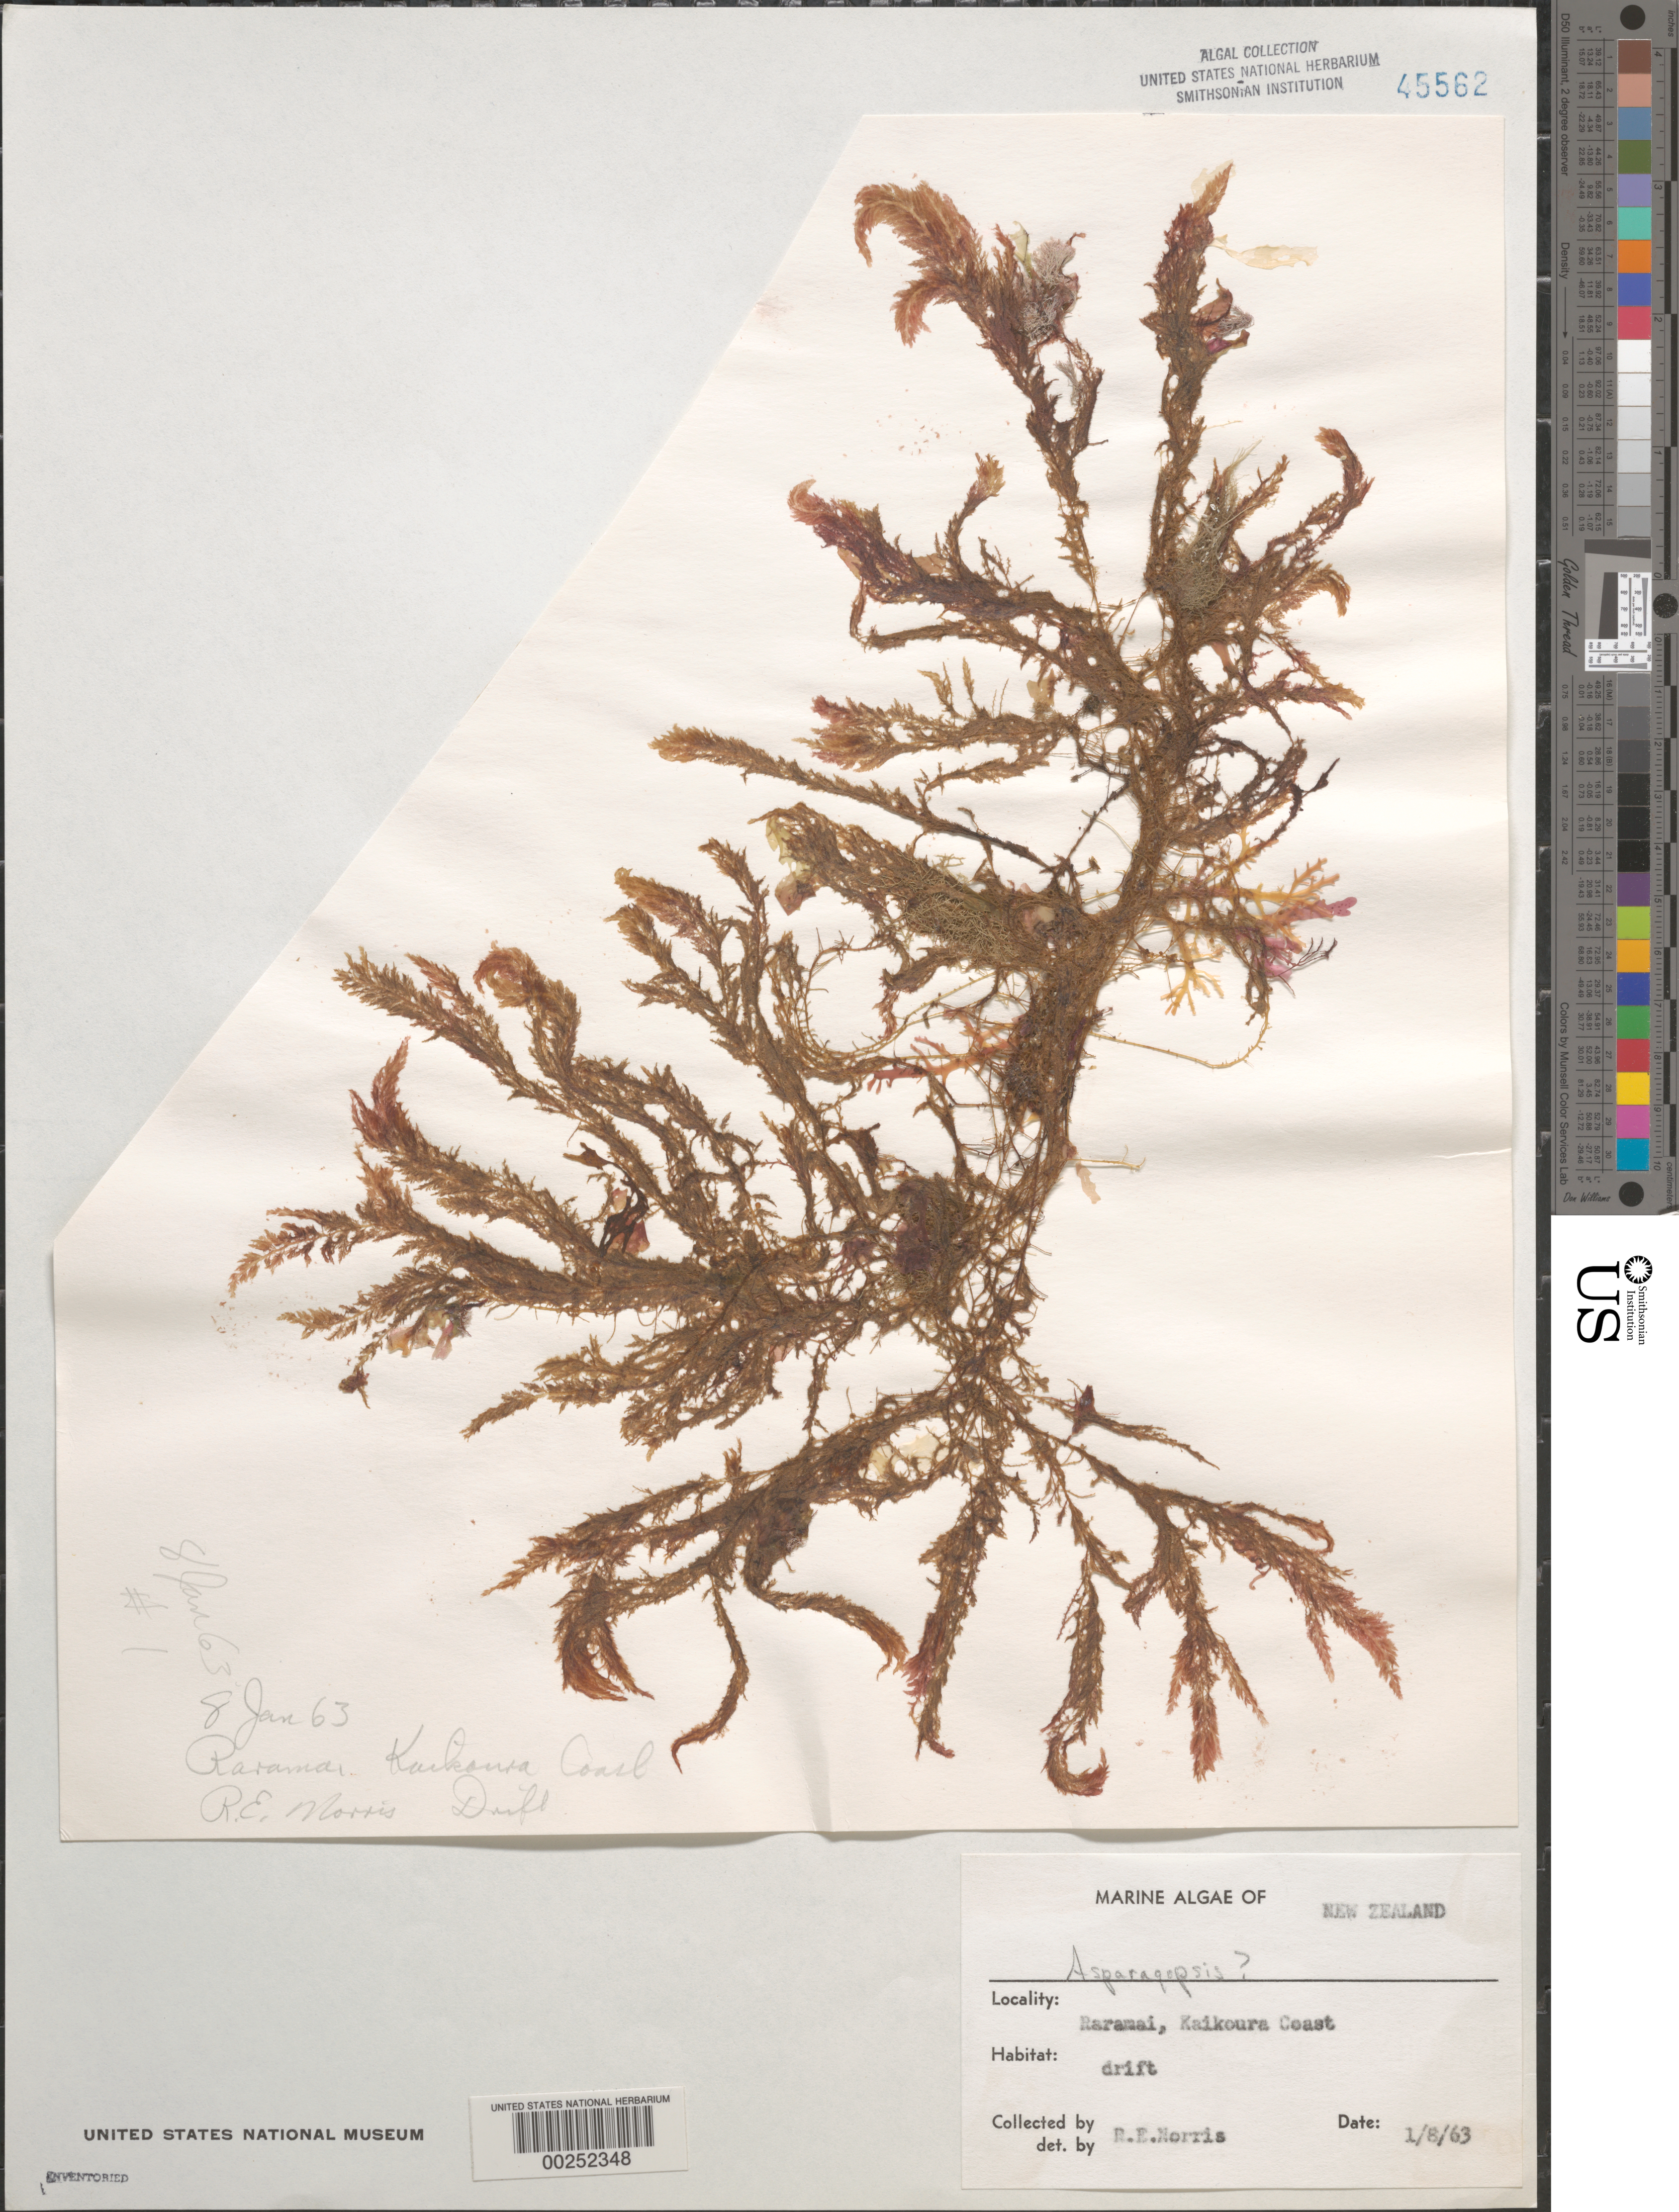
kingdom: Plantae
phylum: Rhodophyta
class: Florideophyceae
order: Bonnemaisoniales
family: Bonnemaisoniaceae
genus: Asparagopsis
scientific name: Asparagopsis sp.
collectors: R. E. Norris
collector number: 1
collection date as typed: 08 Jan 1963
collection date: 1963-01-08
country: New Zealand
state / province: Canterbury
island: South Island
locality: Raramai, Kaikoura coast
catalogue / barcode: US 45562